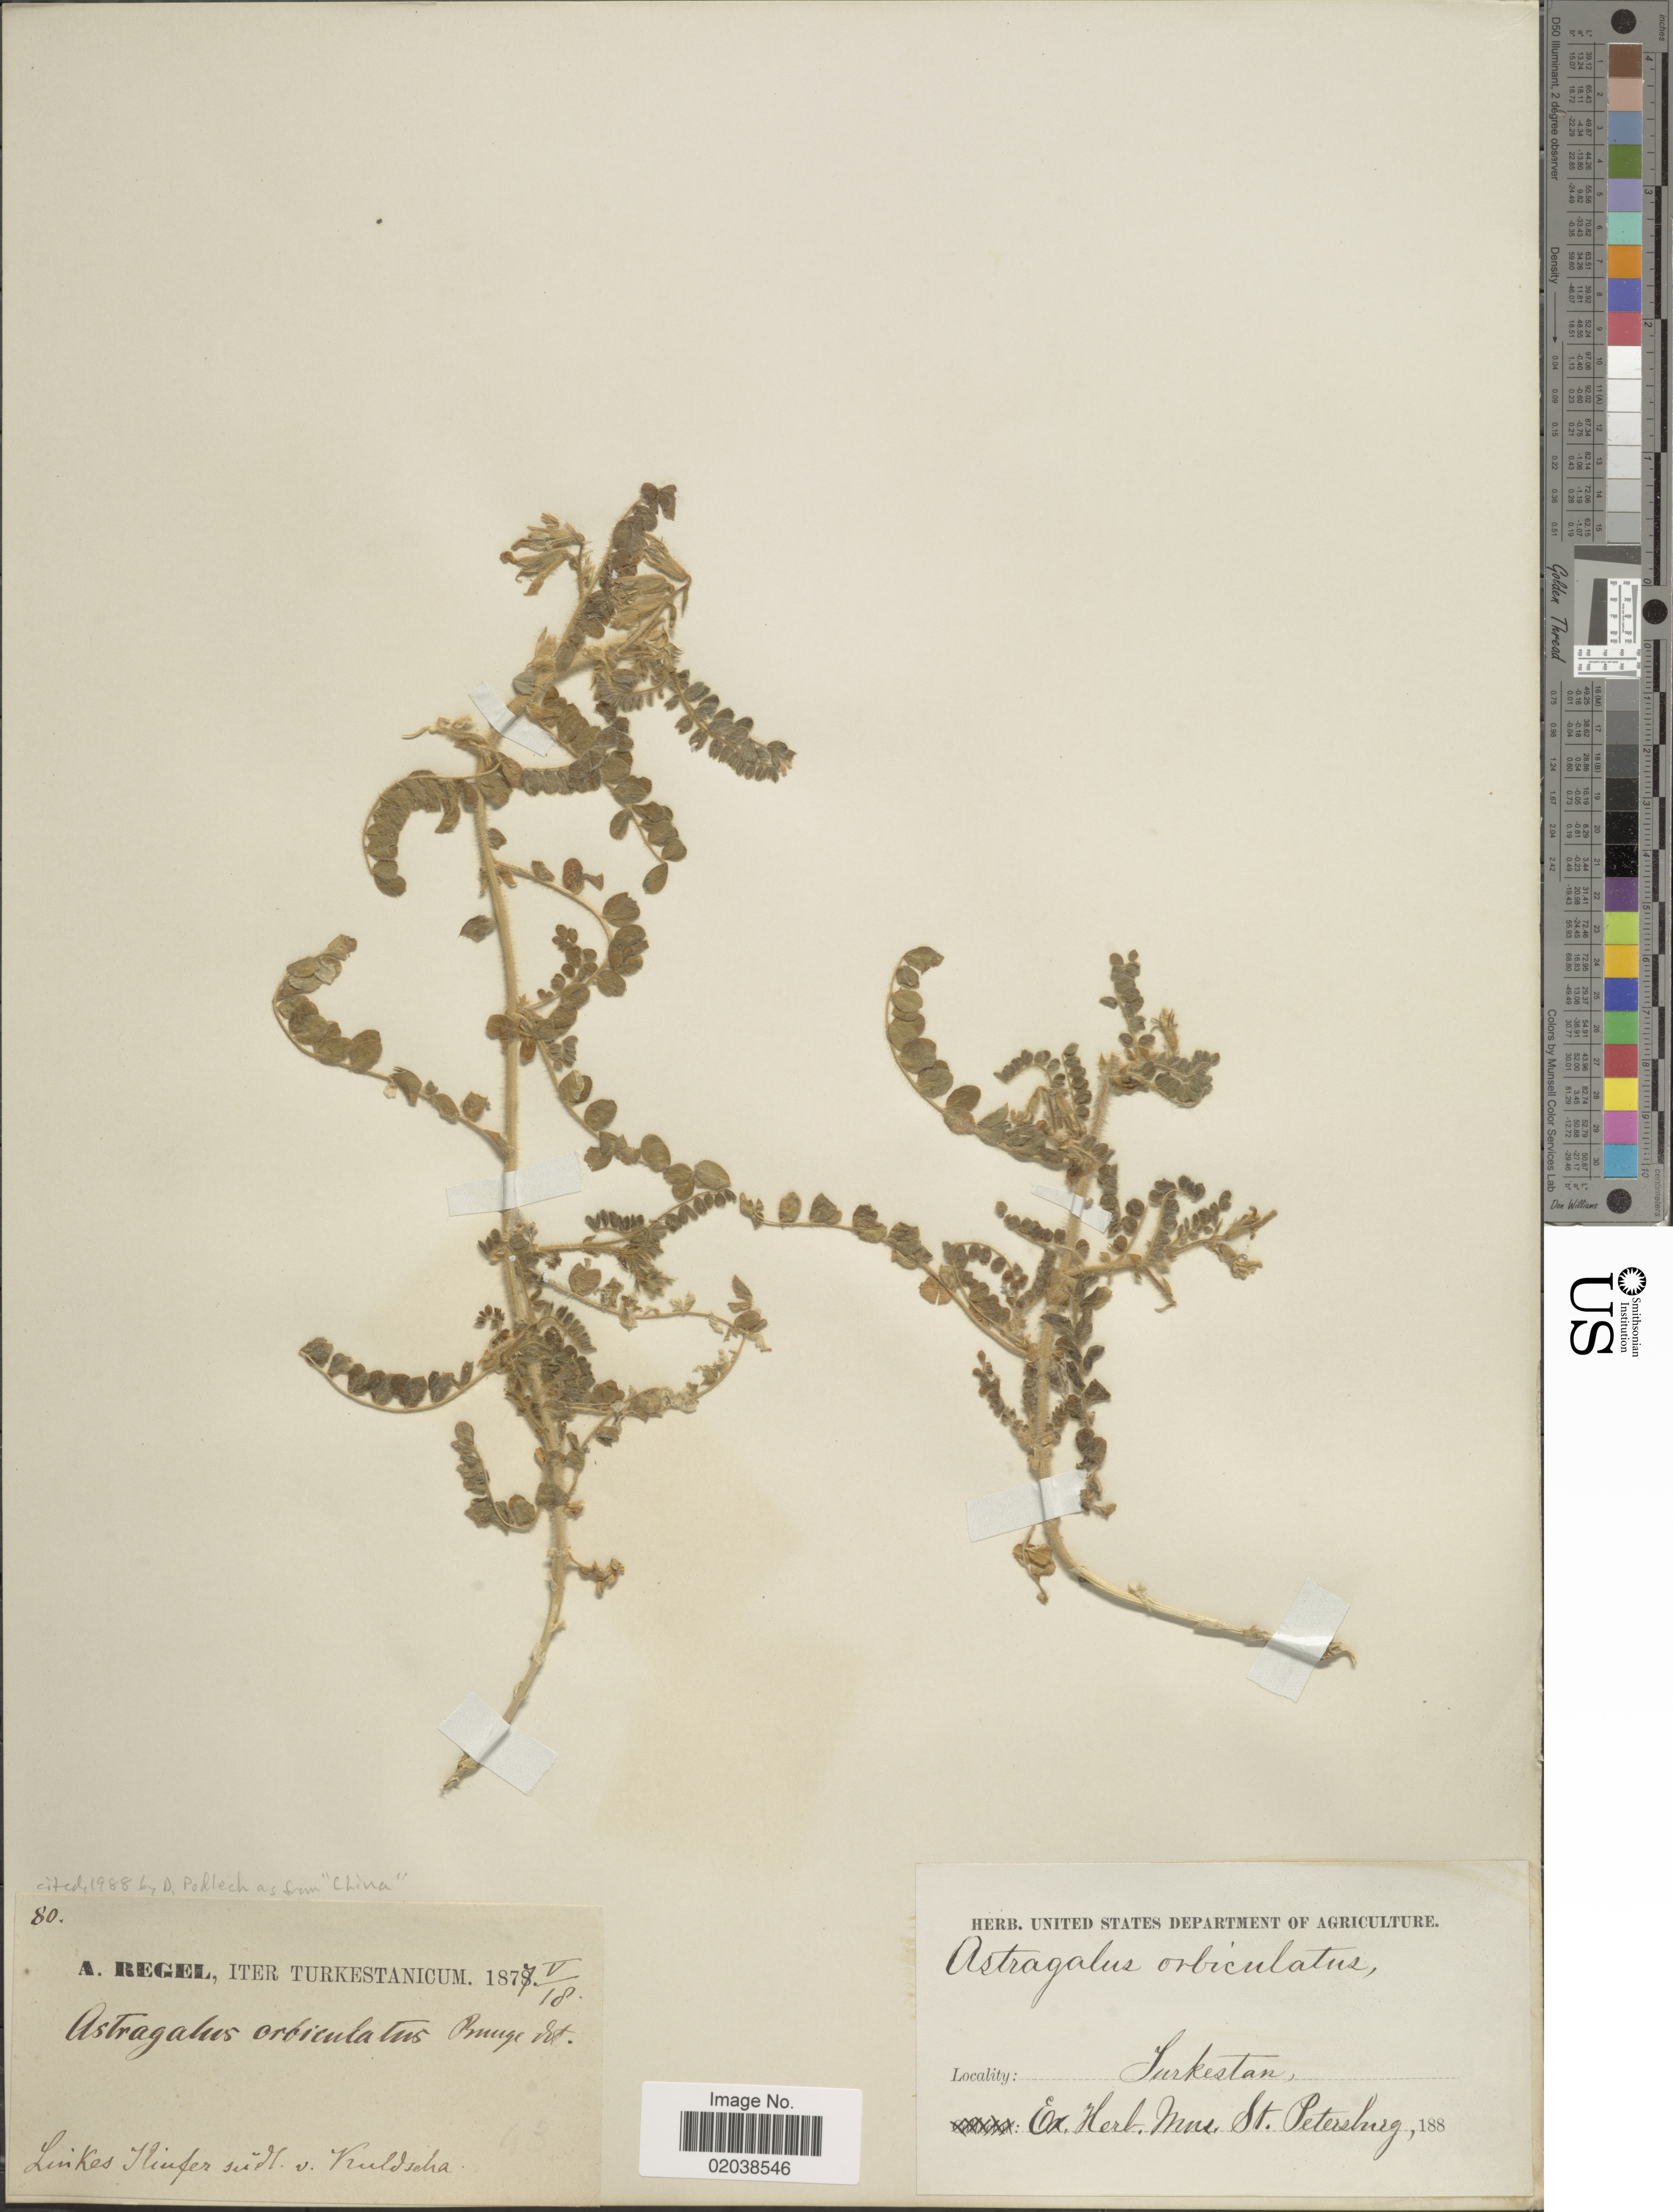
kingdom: Plantae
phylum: Tracheophyta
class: Magnoliopsida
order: Fabales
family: Fabaceae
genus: Astragalus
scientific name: Astragalus orbiculatus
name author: Ledeb.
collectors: A. Regel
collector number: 80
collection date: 1877-05-18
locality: Turkestan. Linkes Liufer sid. v. Kuldjeha [interpreted]